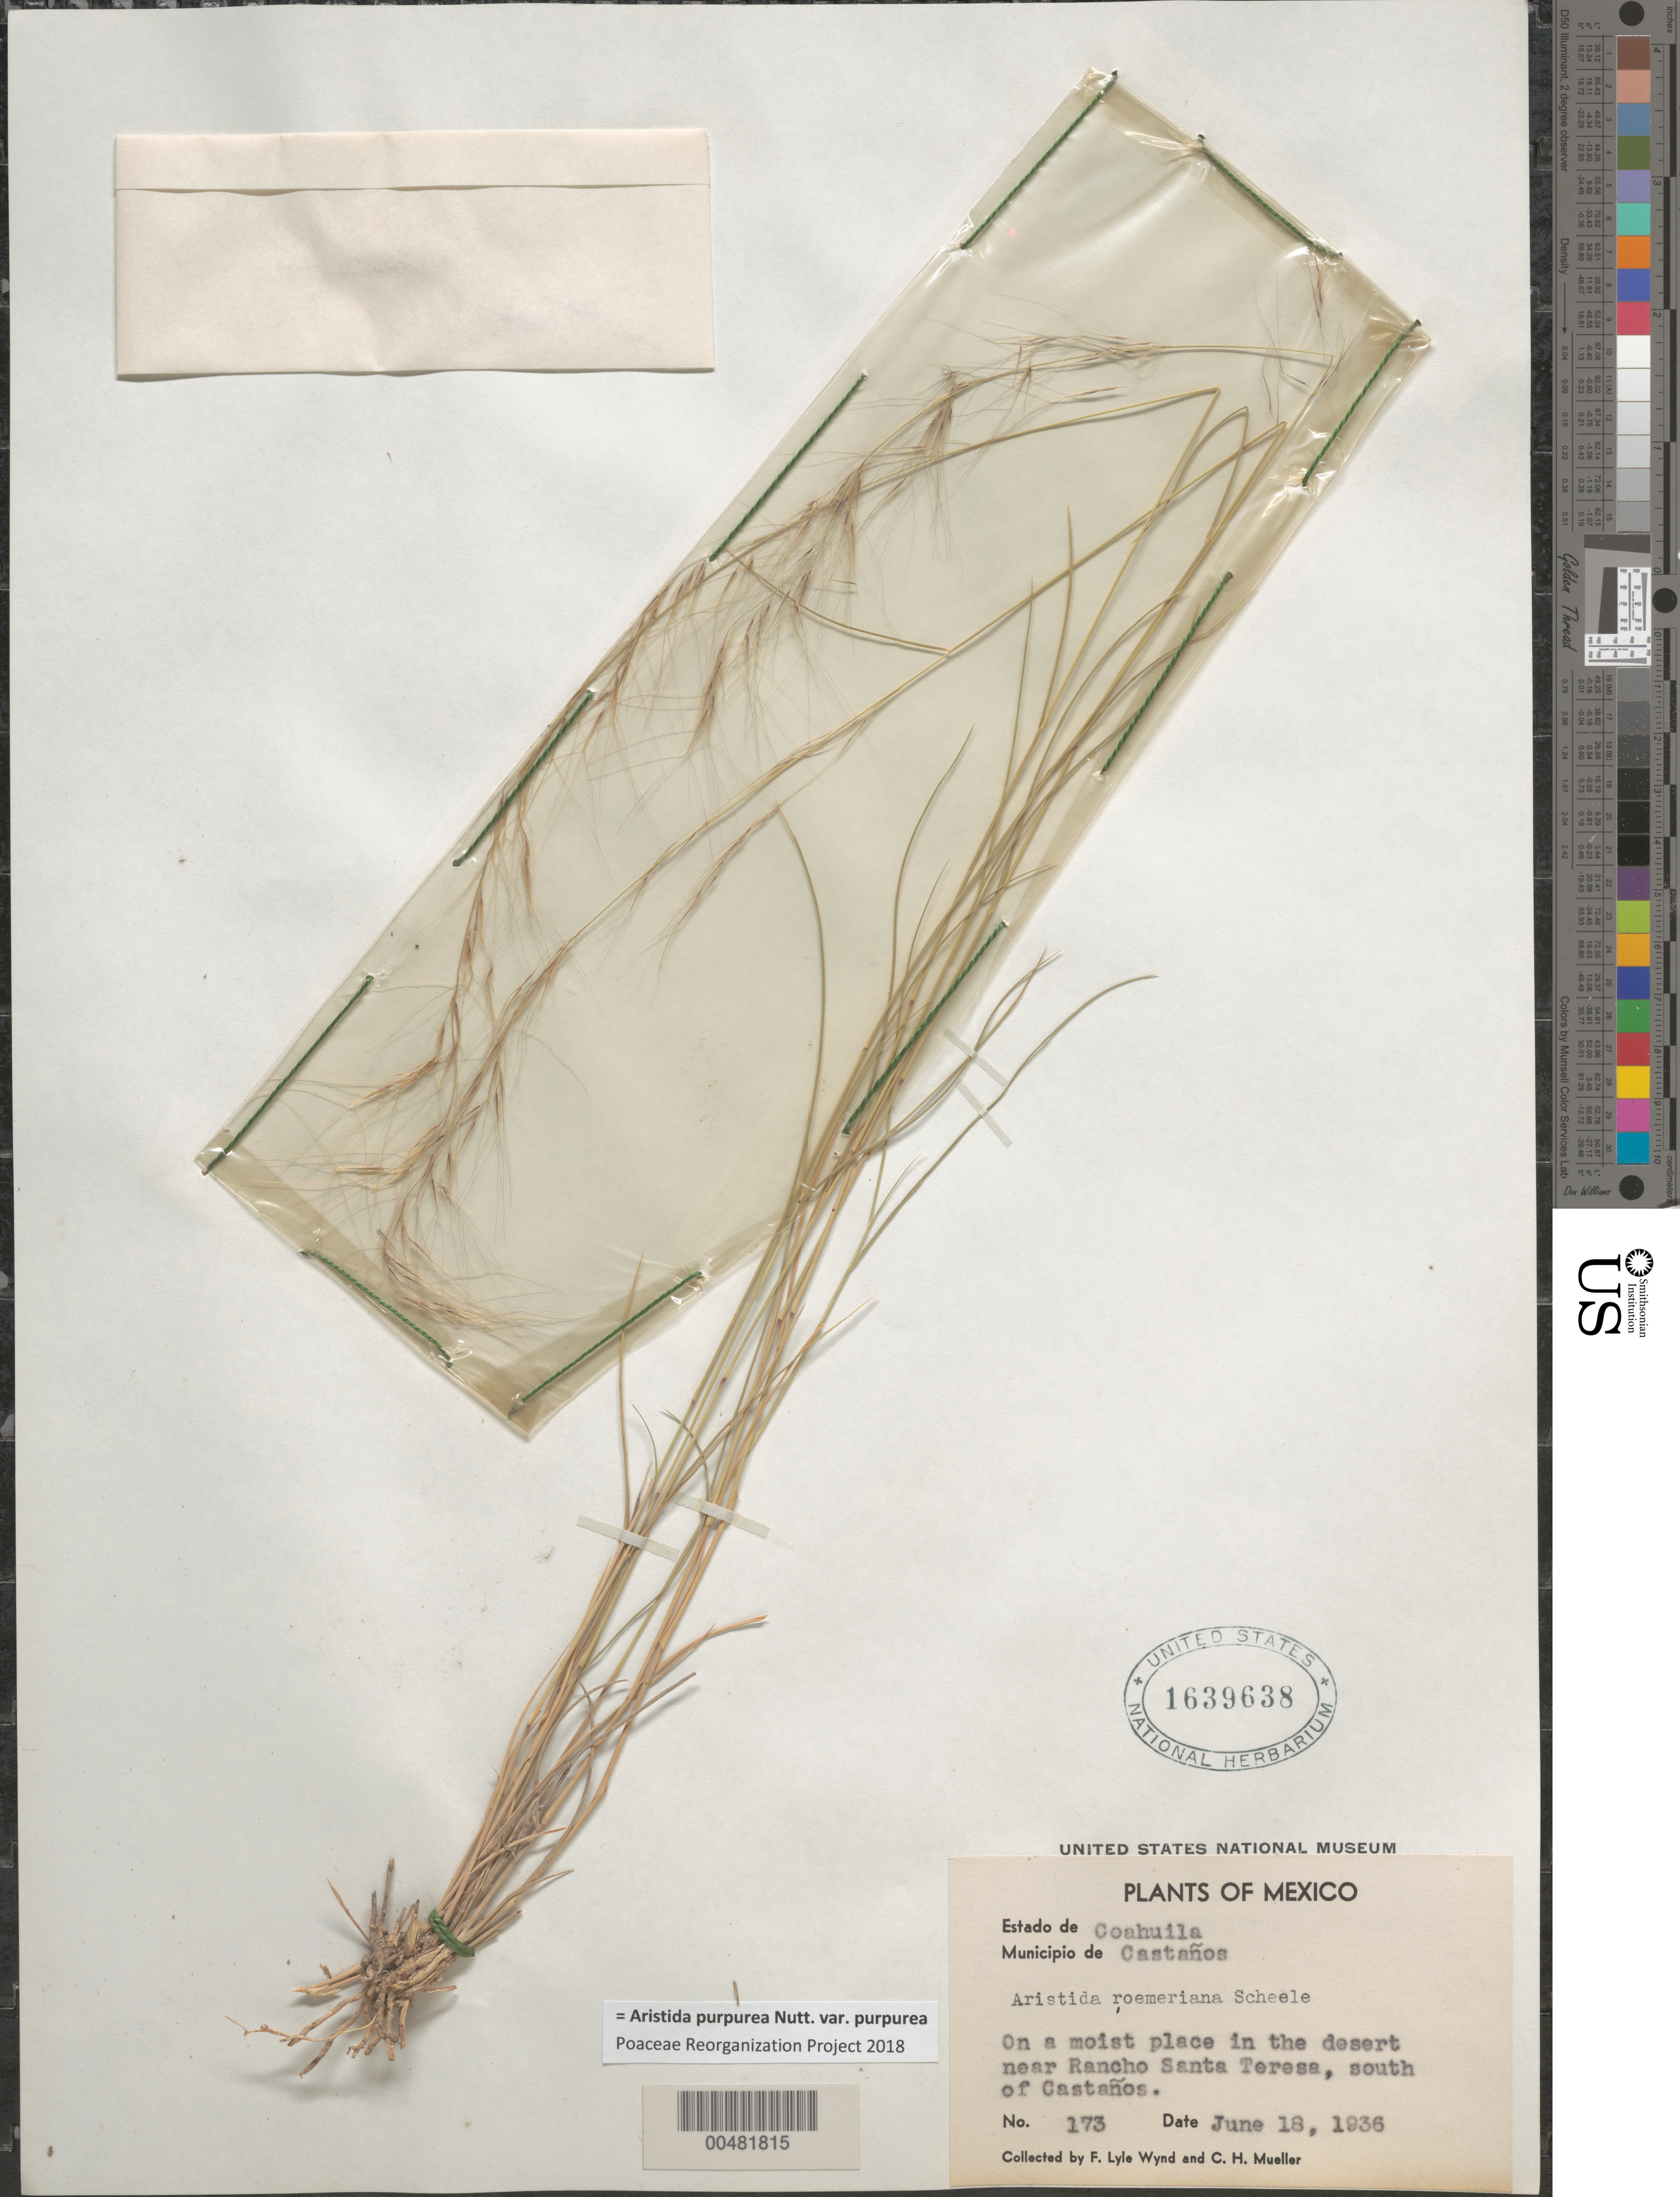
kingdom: Plantae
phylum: Tracheophyta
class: Liliopsida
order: Poales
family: Poaceae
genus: Aristida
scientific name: Aristida purpurea var. purpurea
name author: Nutt.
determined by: Poaceae Reorganization Project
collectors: F. L. Wynd & C. H. Muller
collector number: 173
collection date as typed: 18 Jun 1936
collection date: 1936-06-18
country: Mexico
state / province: Coahuila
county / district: Castaños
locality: Near Rancho Santa Teresa, S of Castaños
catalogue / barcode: US 1639638